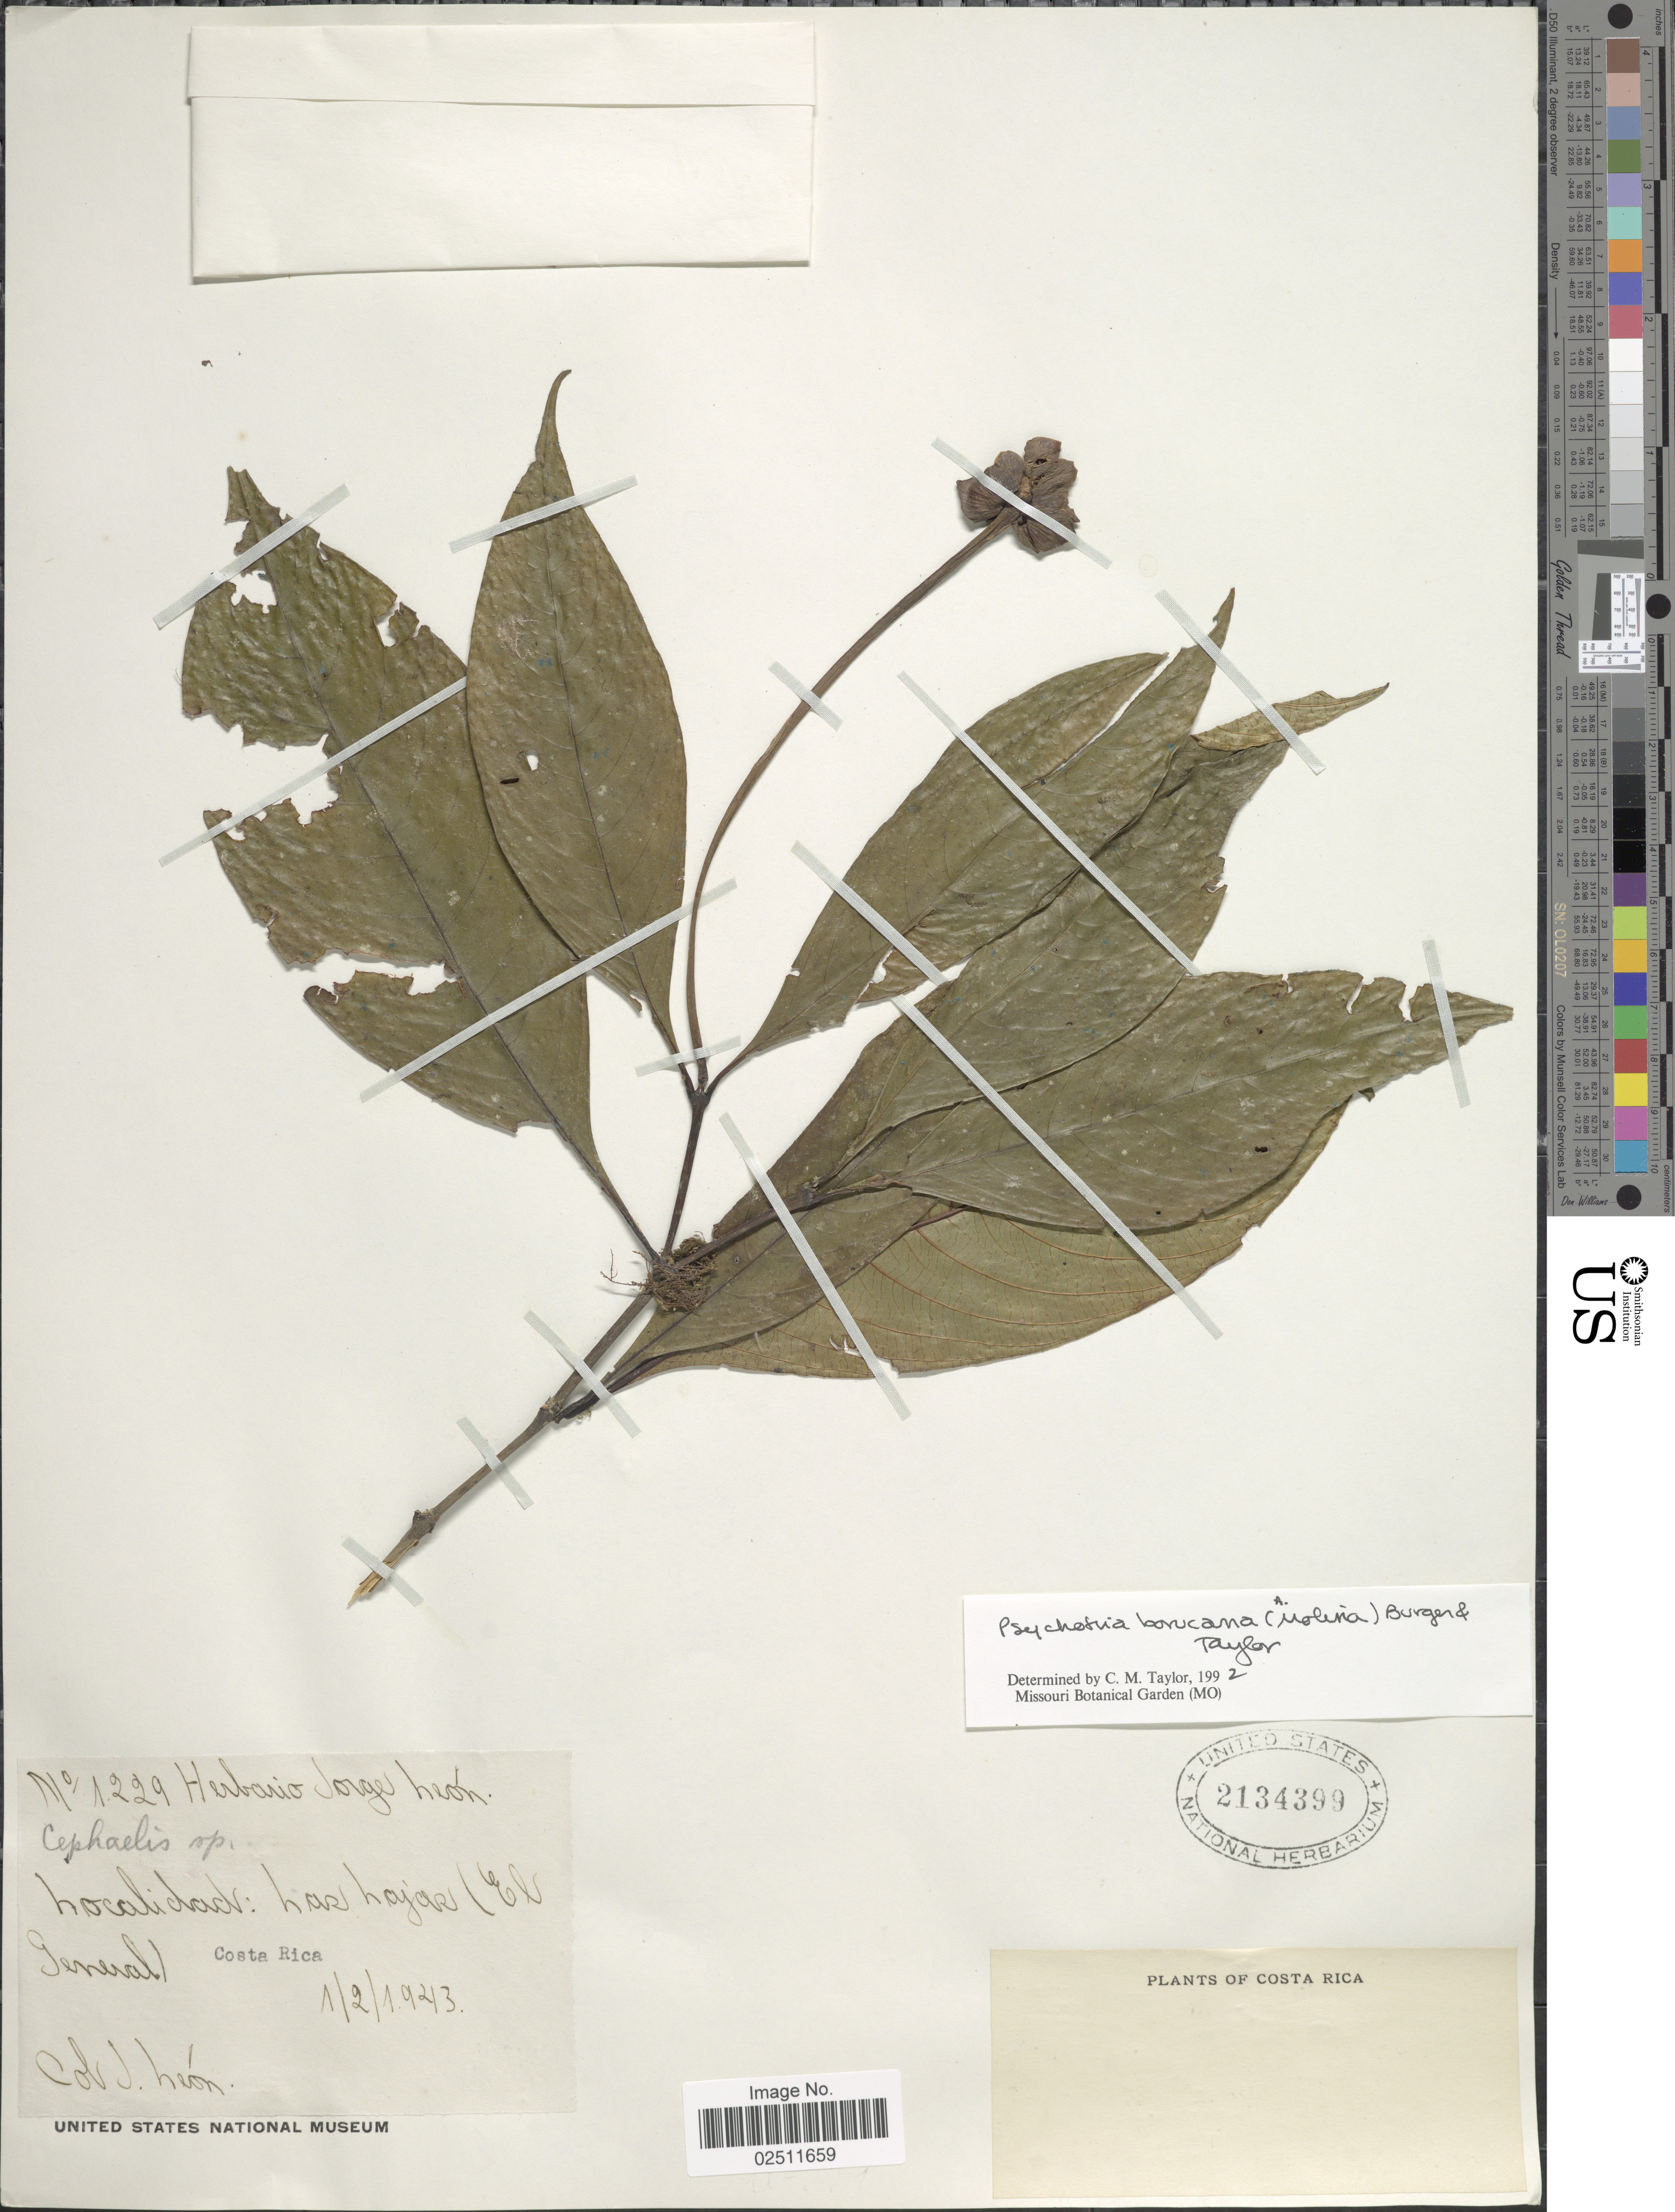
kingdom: Plantae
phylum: Tracheophyta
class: Magnoliopsida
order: Gentianales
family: Rubiaceae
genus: Psychotria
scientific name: Psychotria borucana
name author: (Ant. Molina) C.M. Taylor & W.C. Burger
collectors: J. León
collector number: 1229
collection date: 1943-02-01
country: Costa Rica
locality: Lar Lajar ( El General).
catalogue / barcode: US 2134399